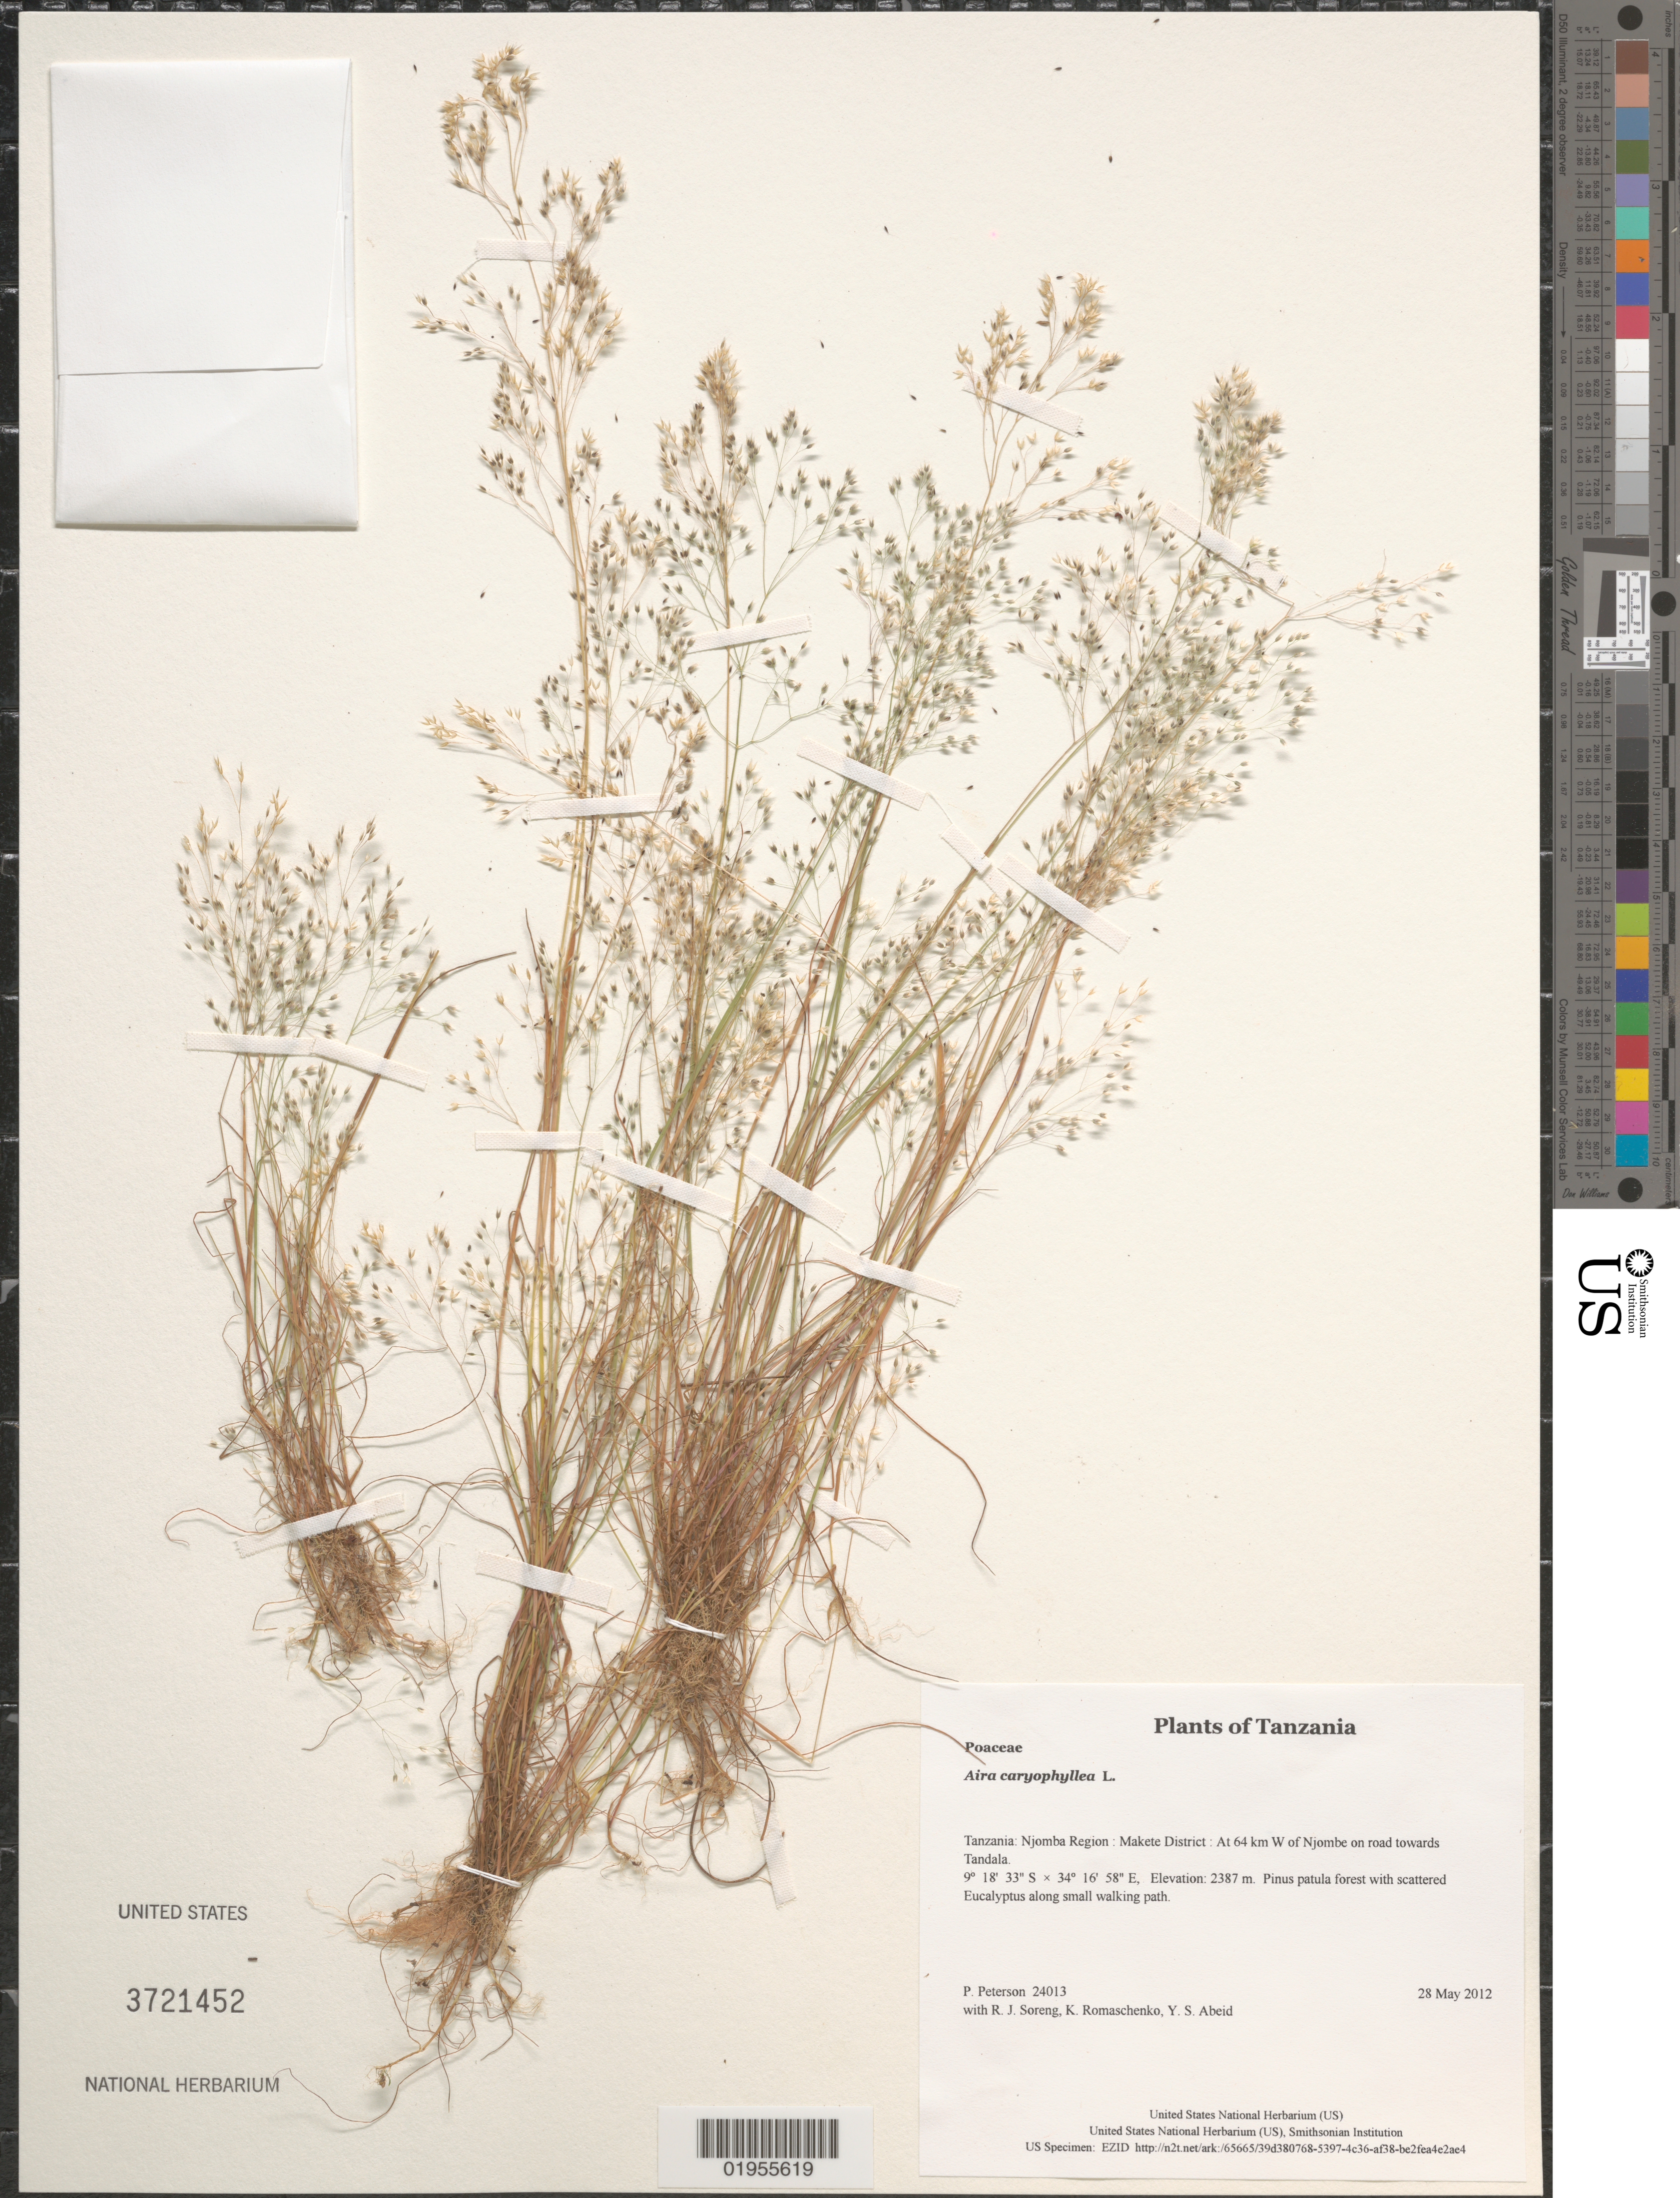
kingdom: Plantae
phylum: Tracheophyta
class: Liliopsida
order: Poales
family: Poaceae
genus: Aira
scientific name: Aira caryophyllea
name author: L.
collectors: P. M. Peterson, R. J. Soreng, K. Romaschenko & Y. Abeid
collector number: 24013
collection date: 2012-05-28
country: Tanzania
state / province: Njombe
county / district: Makete District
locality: At 64 km W of Njombe on road towards Tandala.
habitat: Pinus patula forest with scattered Eucalyptus along small walking path.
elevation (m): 2387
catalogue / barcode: US 3721452